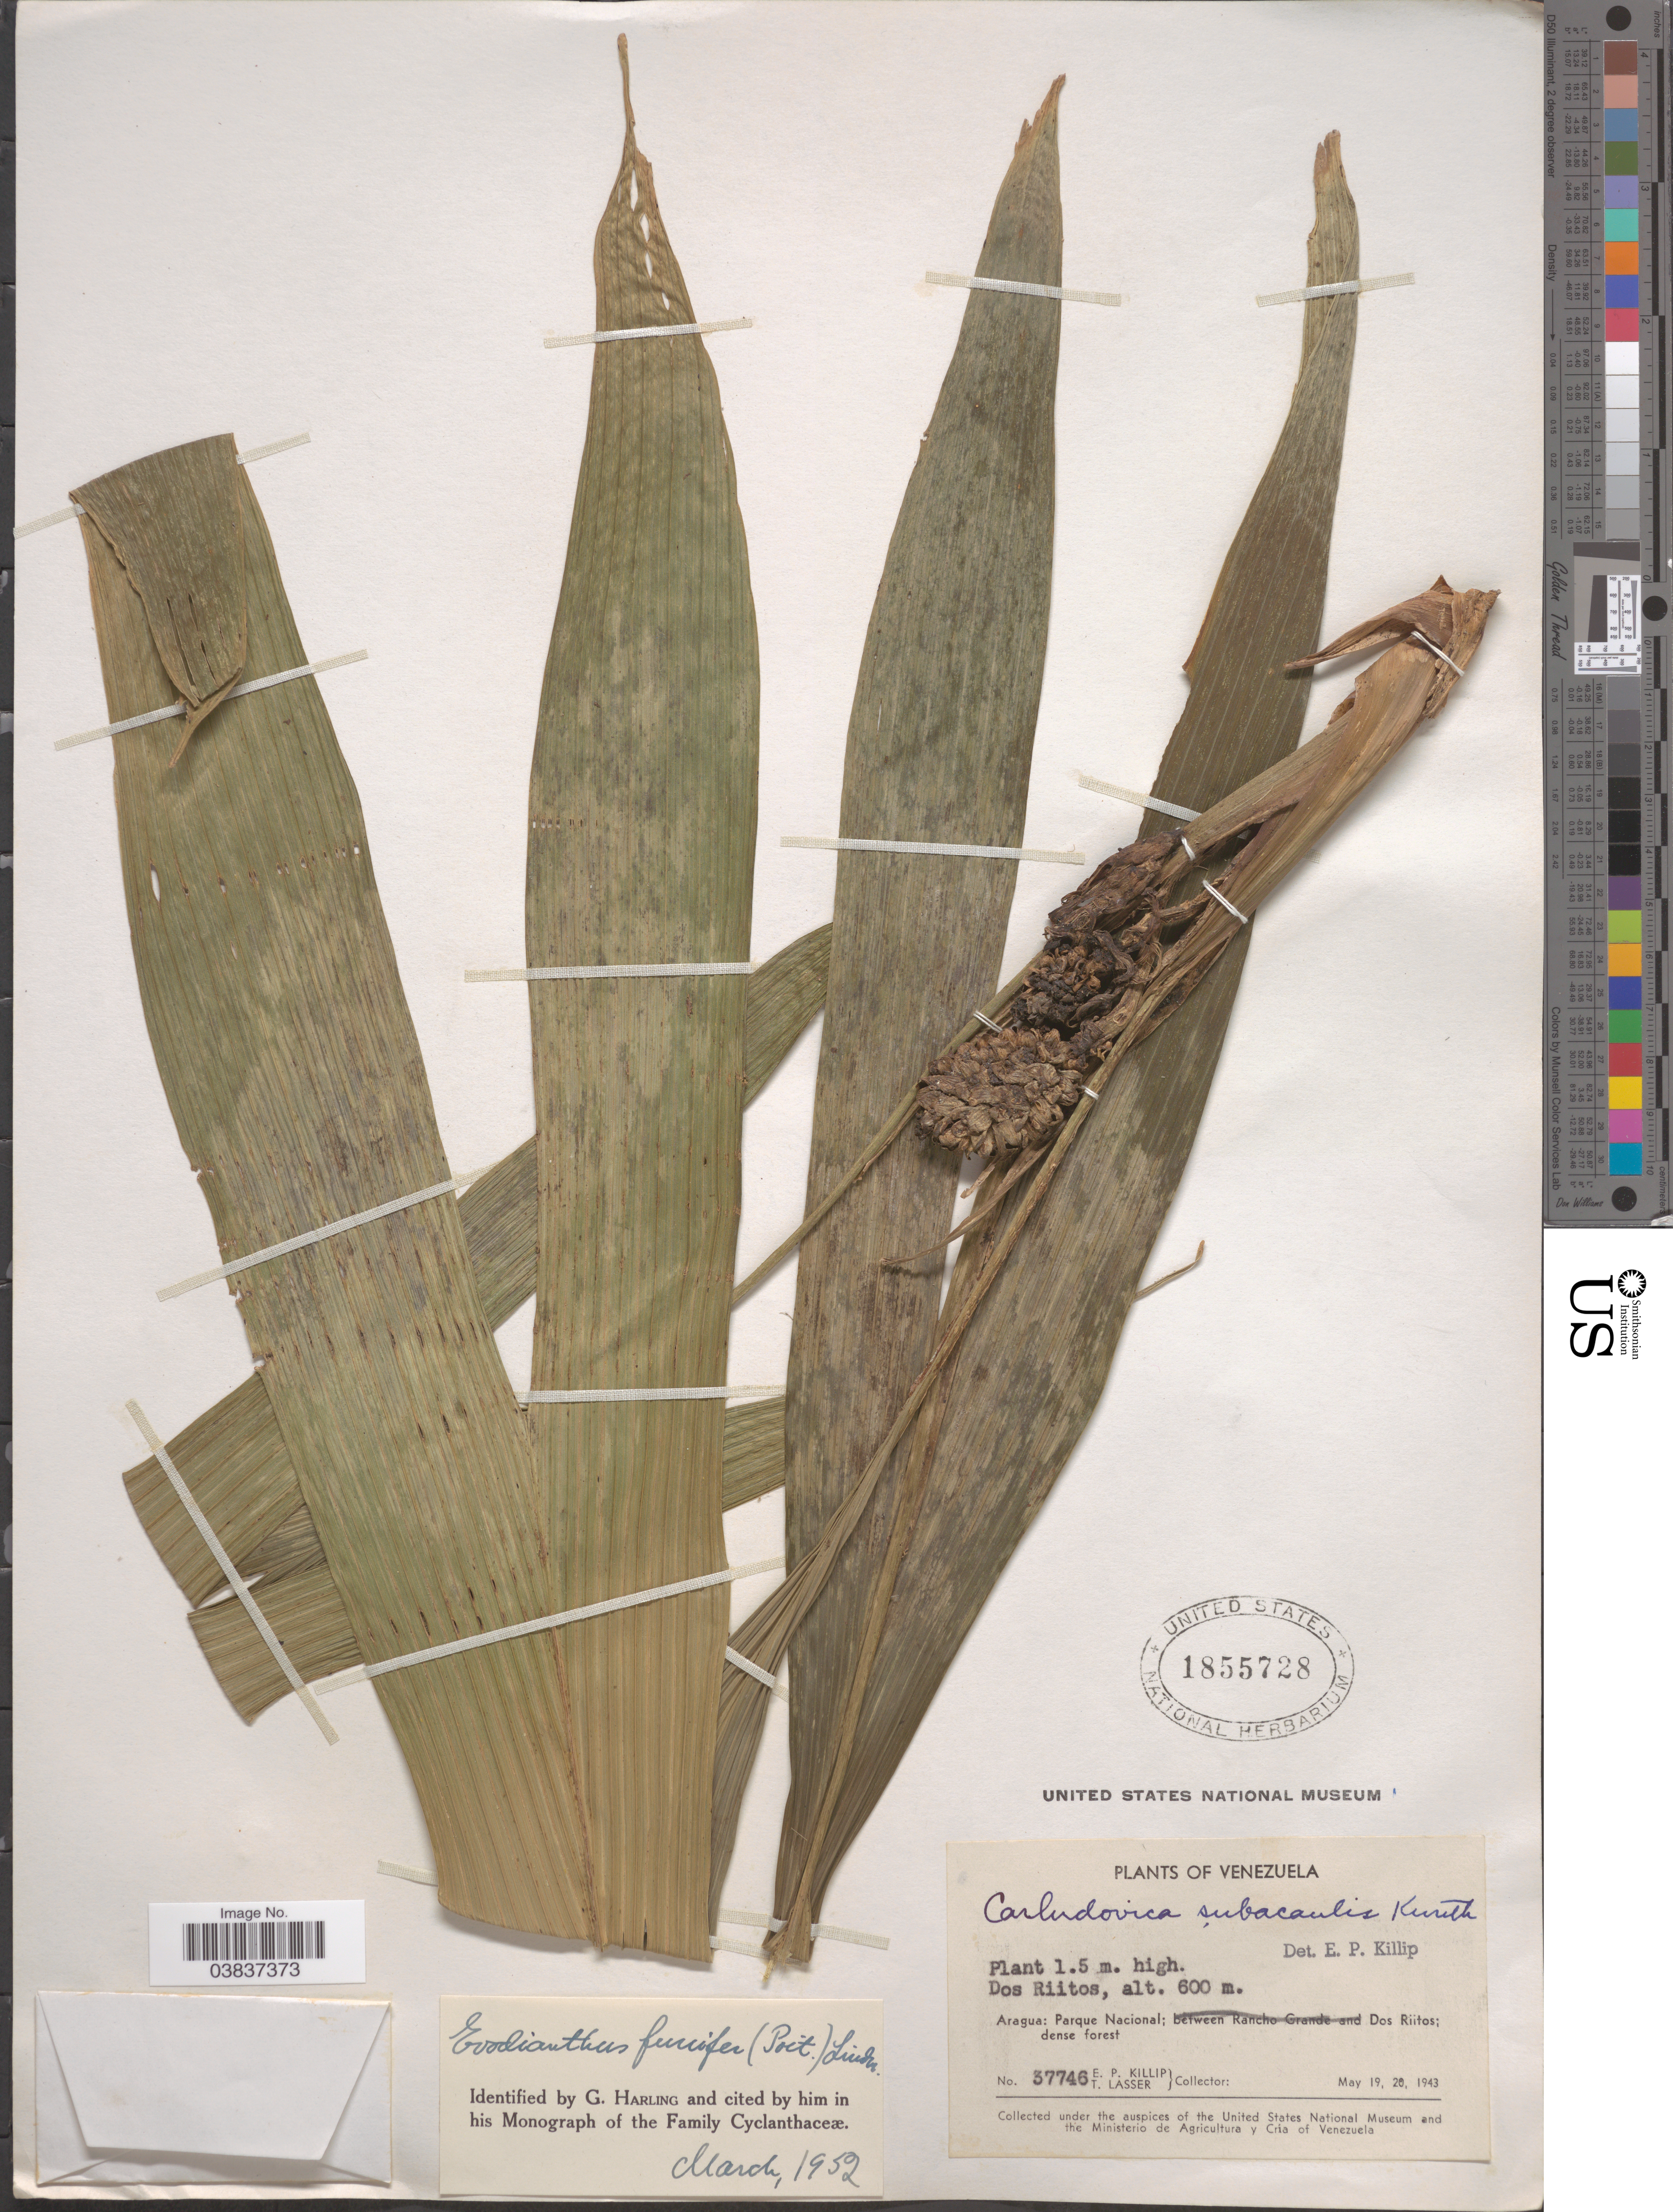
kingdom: Plantae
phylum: Tracheophyta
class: Liliopsida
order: Pandanales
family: Cyclanthaceae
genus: Evodianthus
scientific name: Evodianthus funifer subsp. funifer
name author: (Poit.) Lindm.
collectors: E. P. Killip & T. Lasser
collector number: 37746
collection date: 1943-05-19/1943-05-20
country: Venezuela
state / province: Aragua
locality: Dos Riitos. Parque Nacional; Dos Riitos.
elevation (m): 600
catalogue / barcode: US 1855728